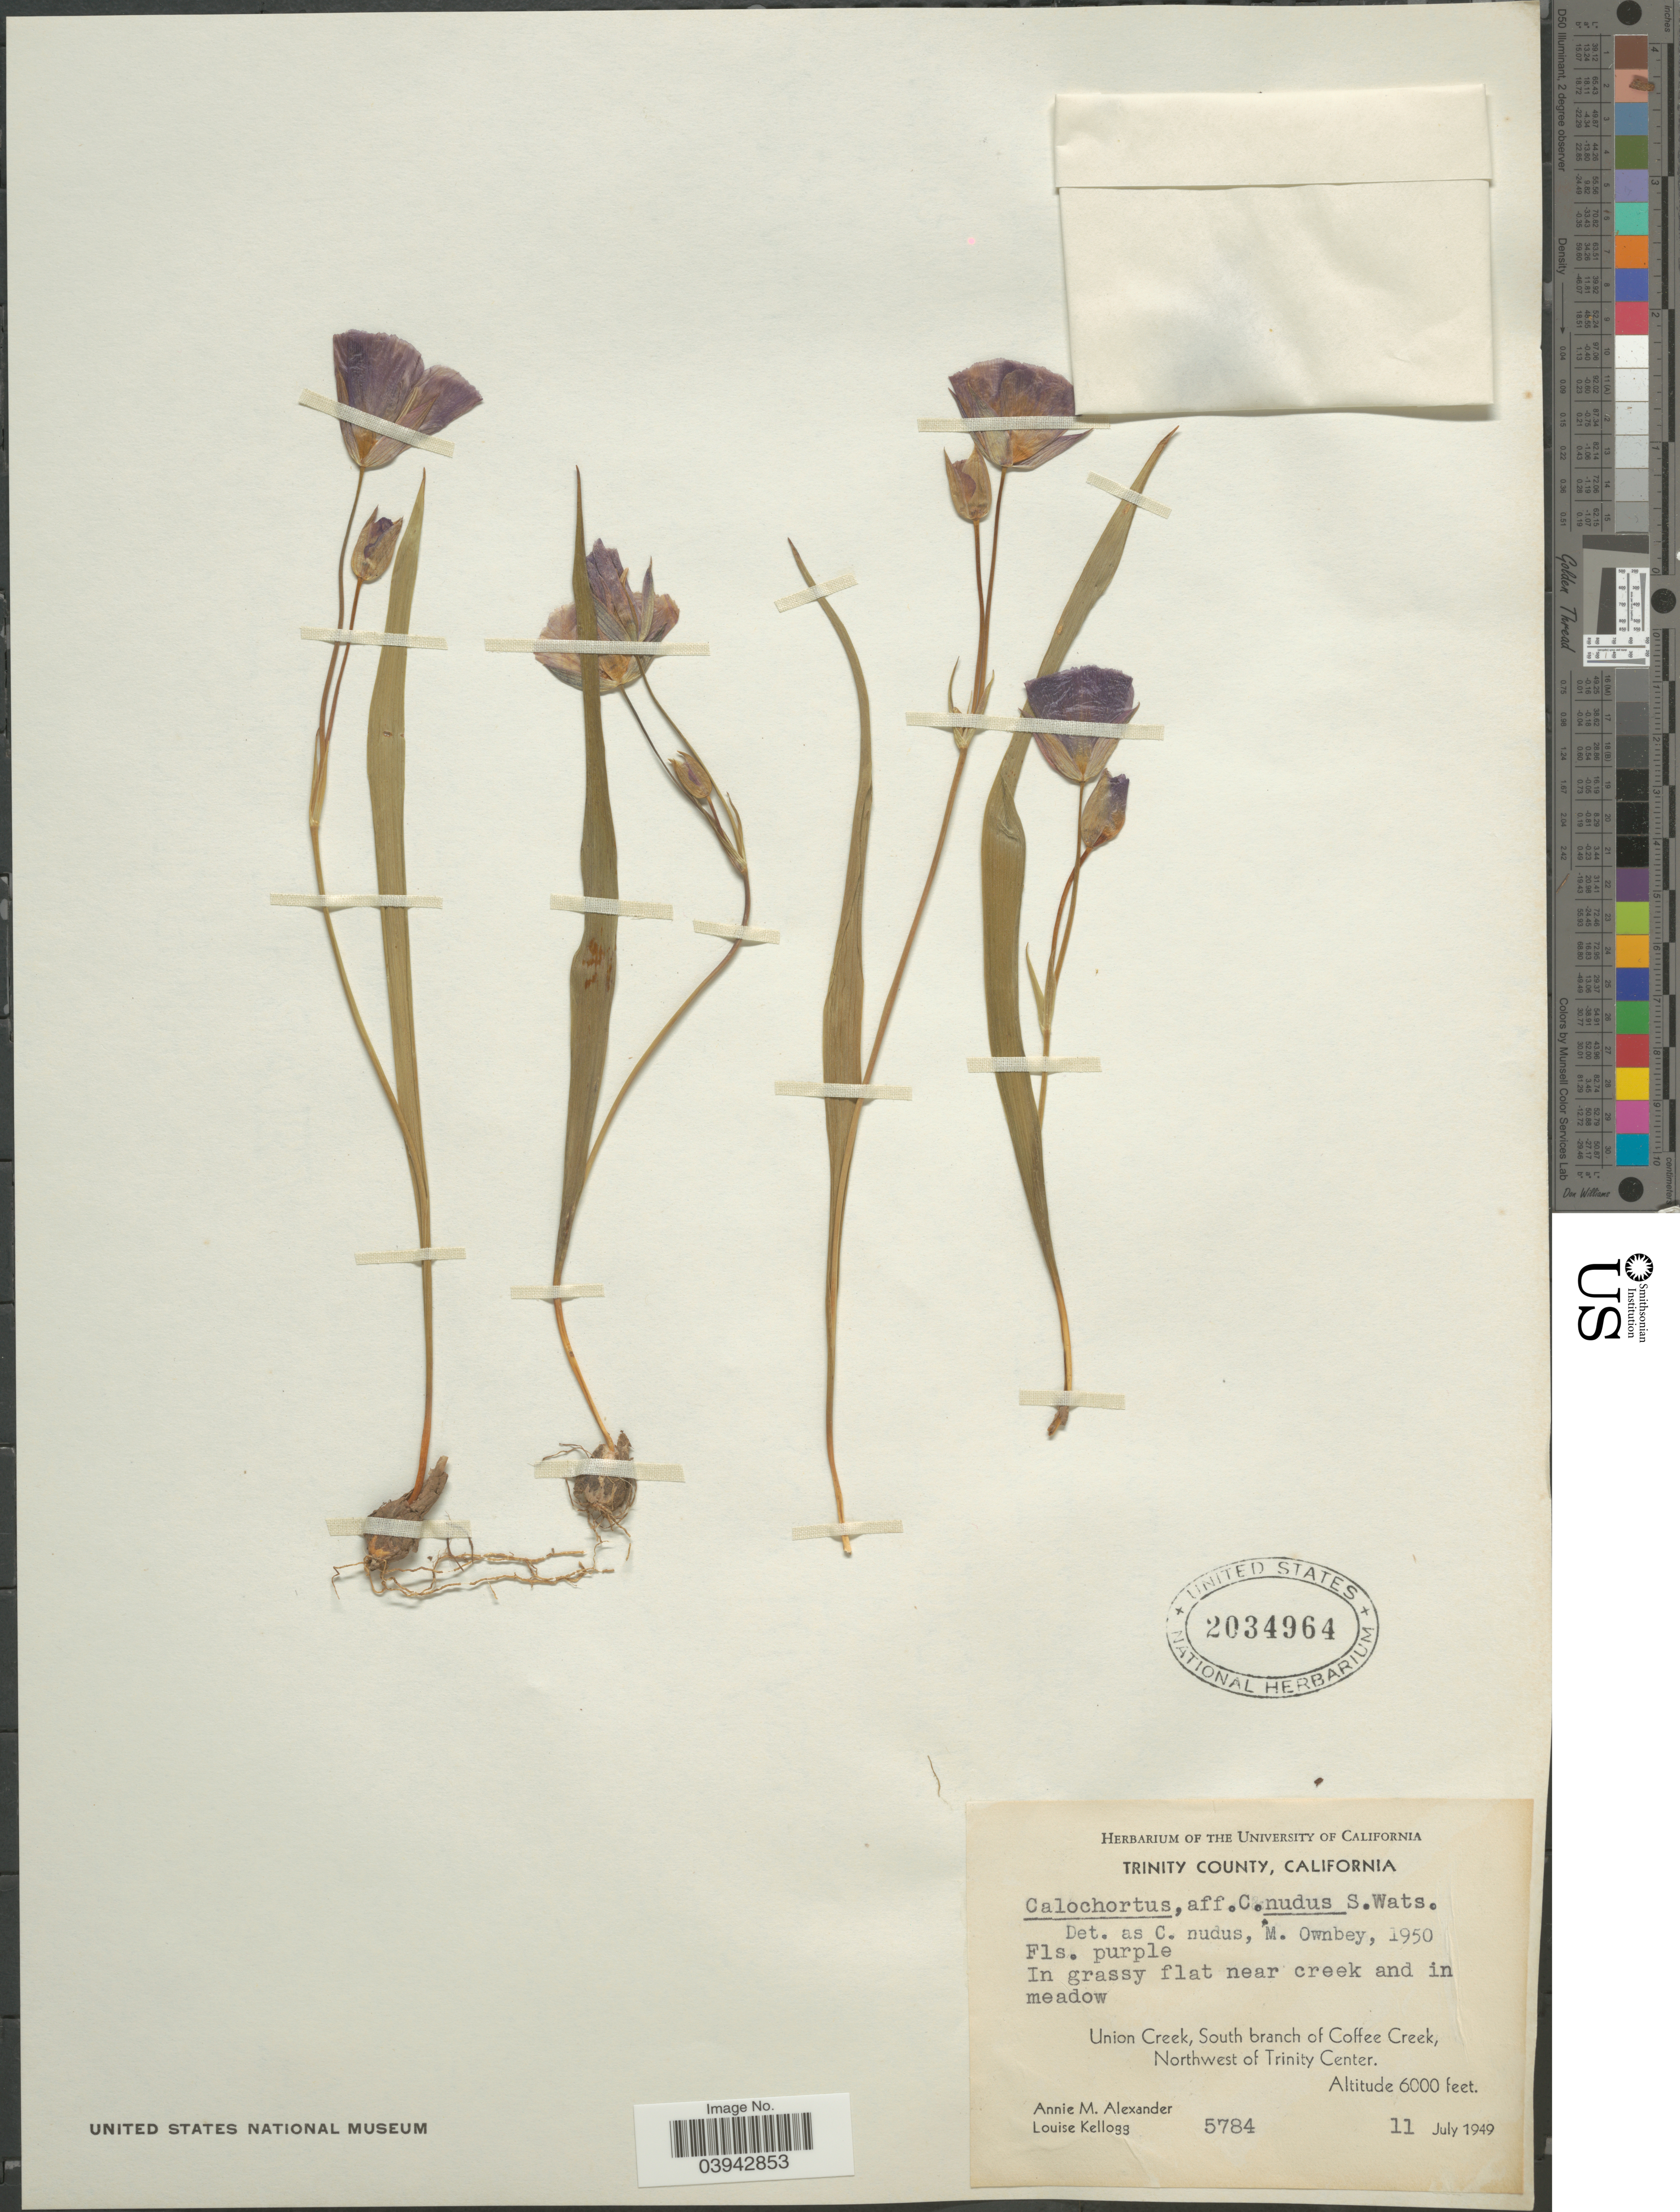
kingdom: Plantae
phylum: Tracheophyta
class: Liliopsida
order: Liliales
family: Liliaceae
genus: Calochortus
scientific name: Calochortus nudus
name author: S. Watson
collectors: A. M. Alexander & L. Kellogg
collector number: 5784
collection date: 1949-07-11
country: United States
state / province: California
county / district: Trinity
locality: Trinity County. Union Creek, South branch of Coffee Creek, Northwest of Trinity Center.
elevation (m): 1829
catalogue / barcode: US 2034964